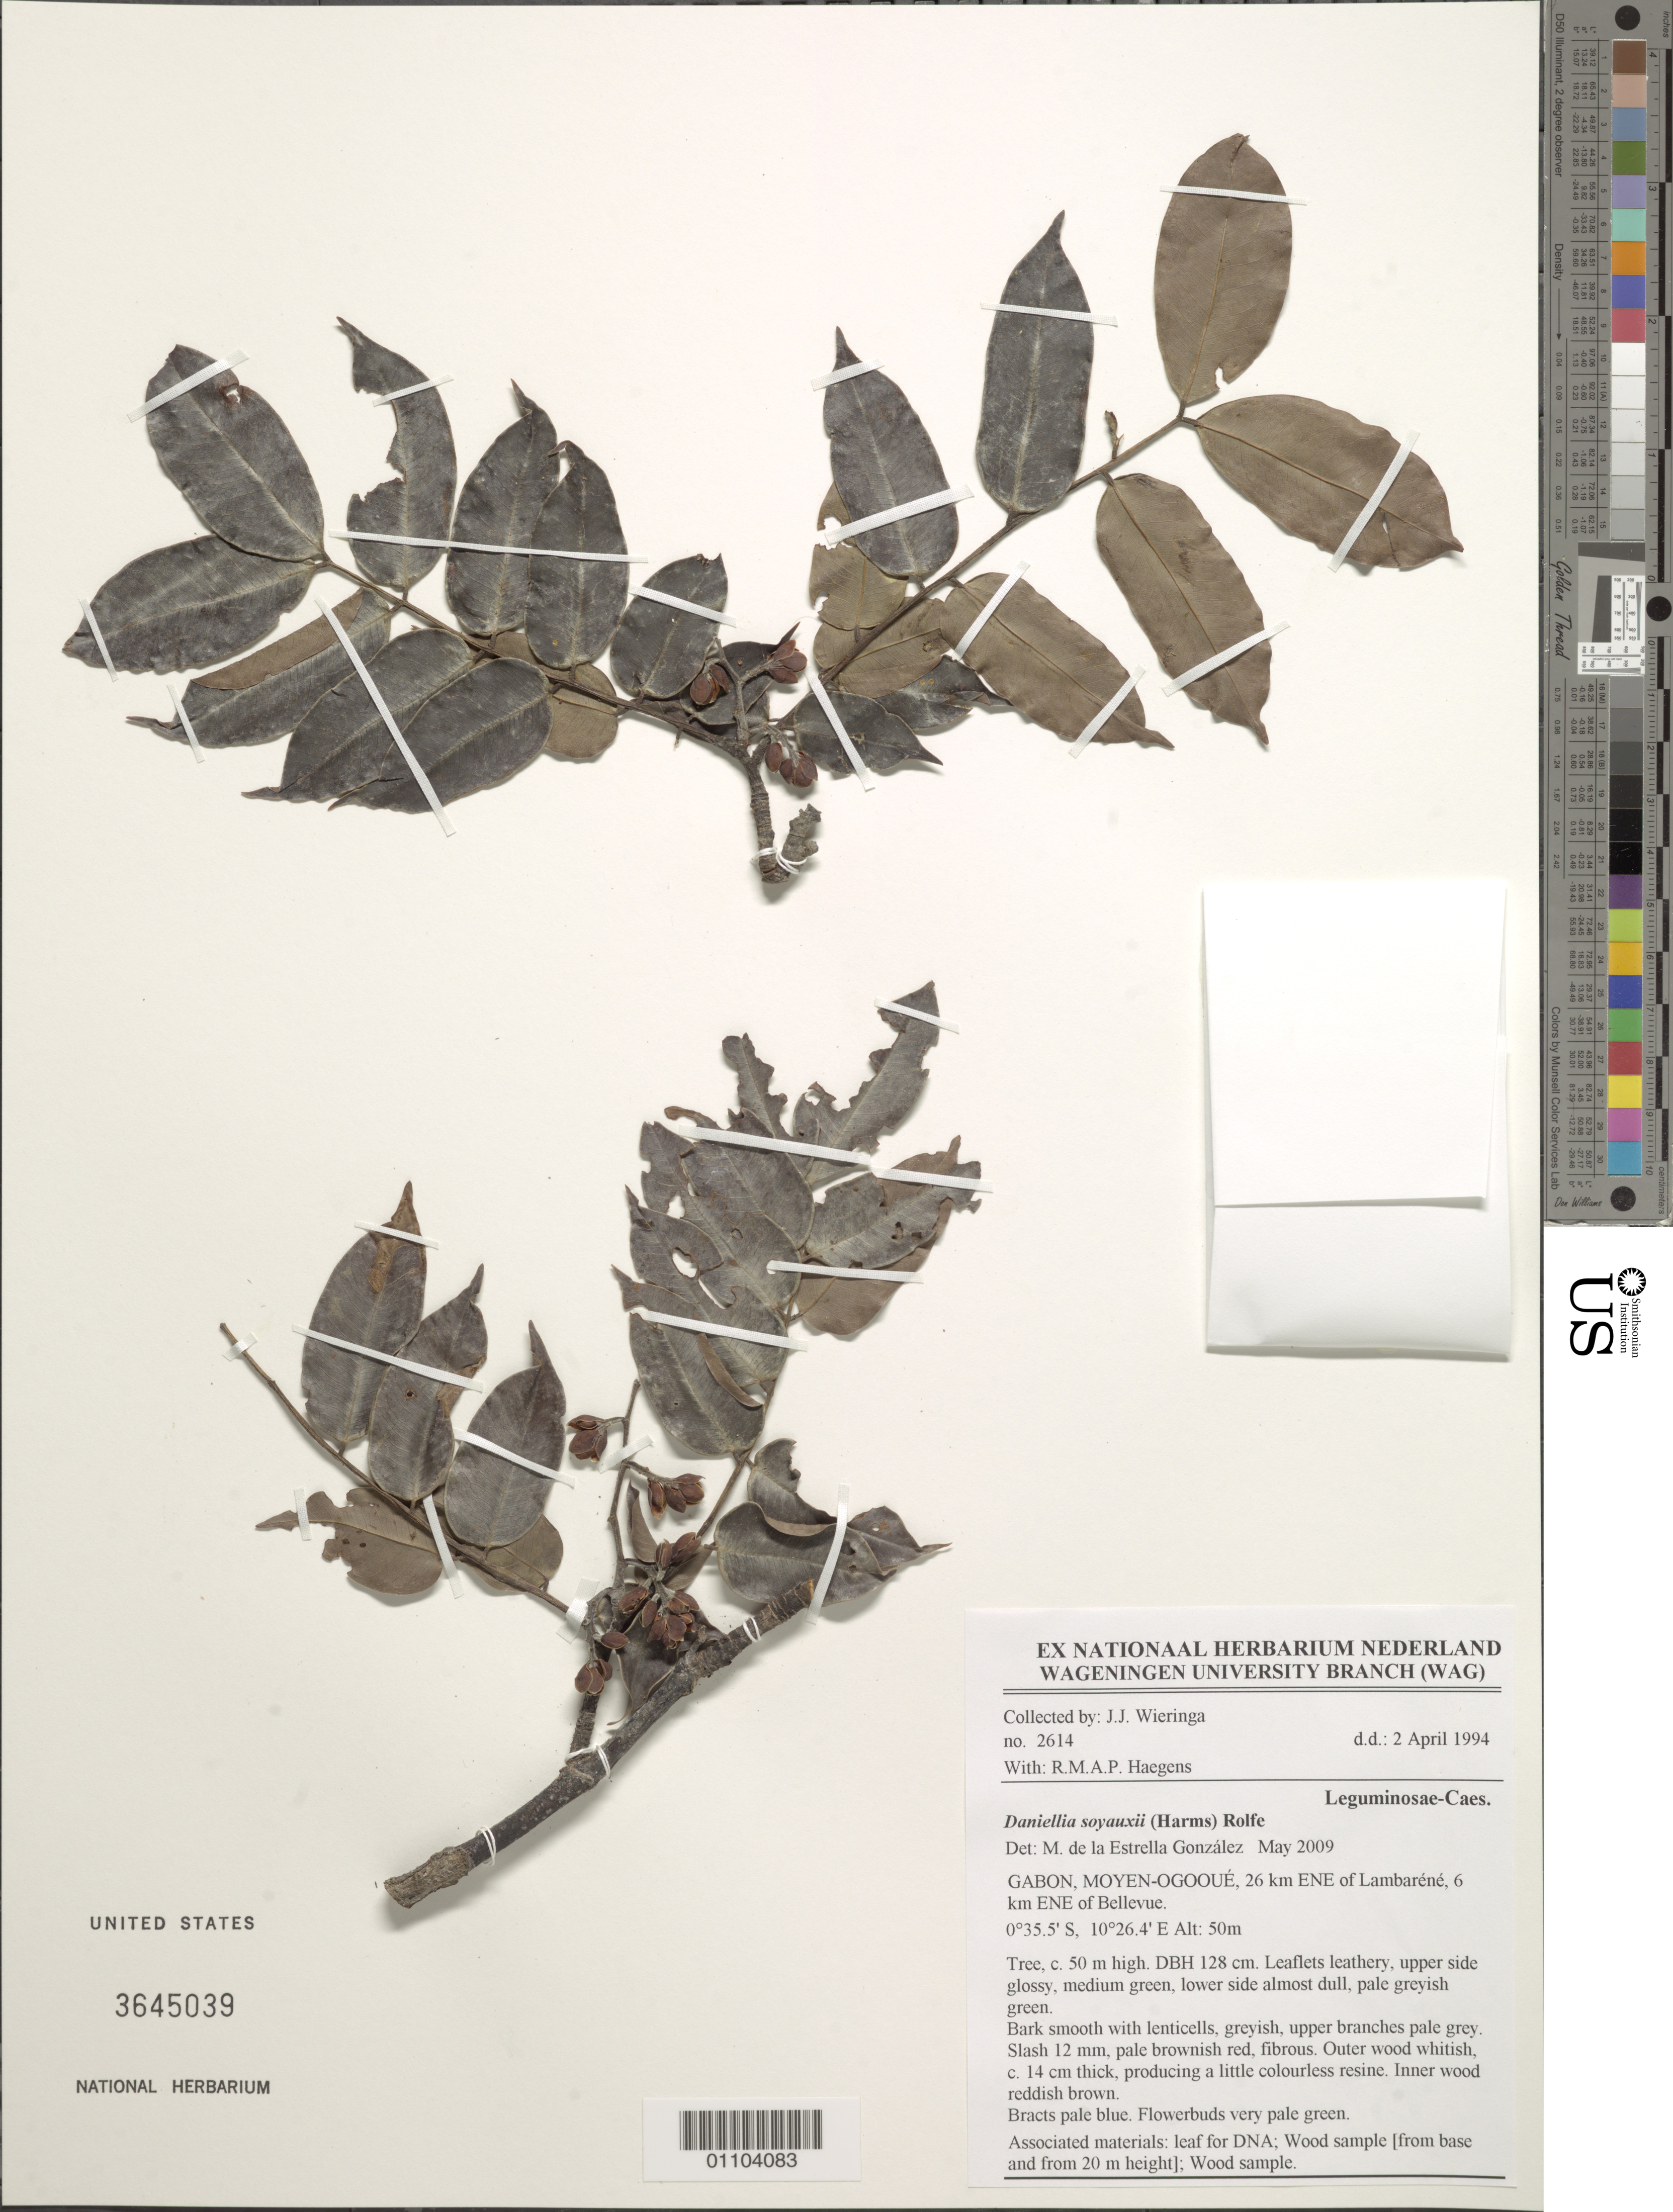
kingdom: Plantae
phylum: Tracheophyta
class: Magnoliopsida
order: Fabales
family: Fabaceae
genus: Daniellia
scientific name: Daniellia soyauxii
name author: (Harms) Rolfe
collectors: J. J. Wieringa & R. Haegens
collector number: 2614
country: Gabon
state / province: Ogooué-Maritime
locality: ENE of Lambarene, ENE of Bellevue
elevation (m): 50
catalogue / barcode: US 3645039